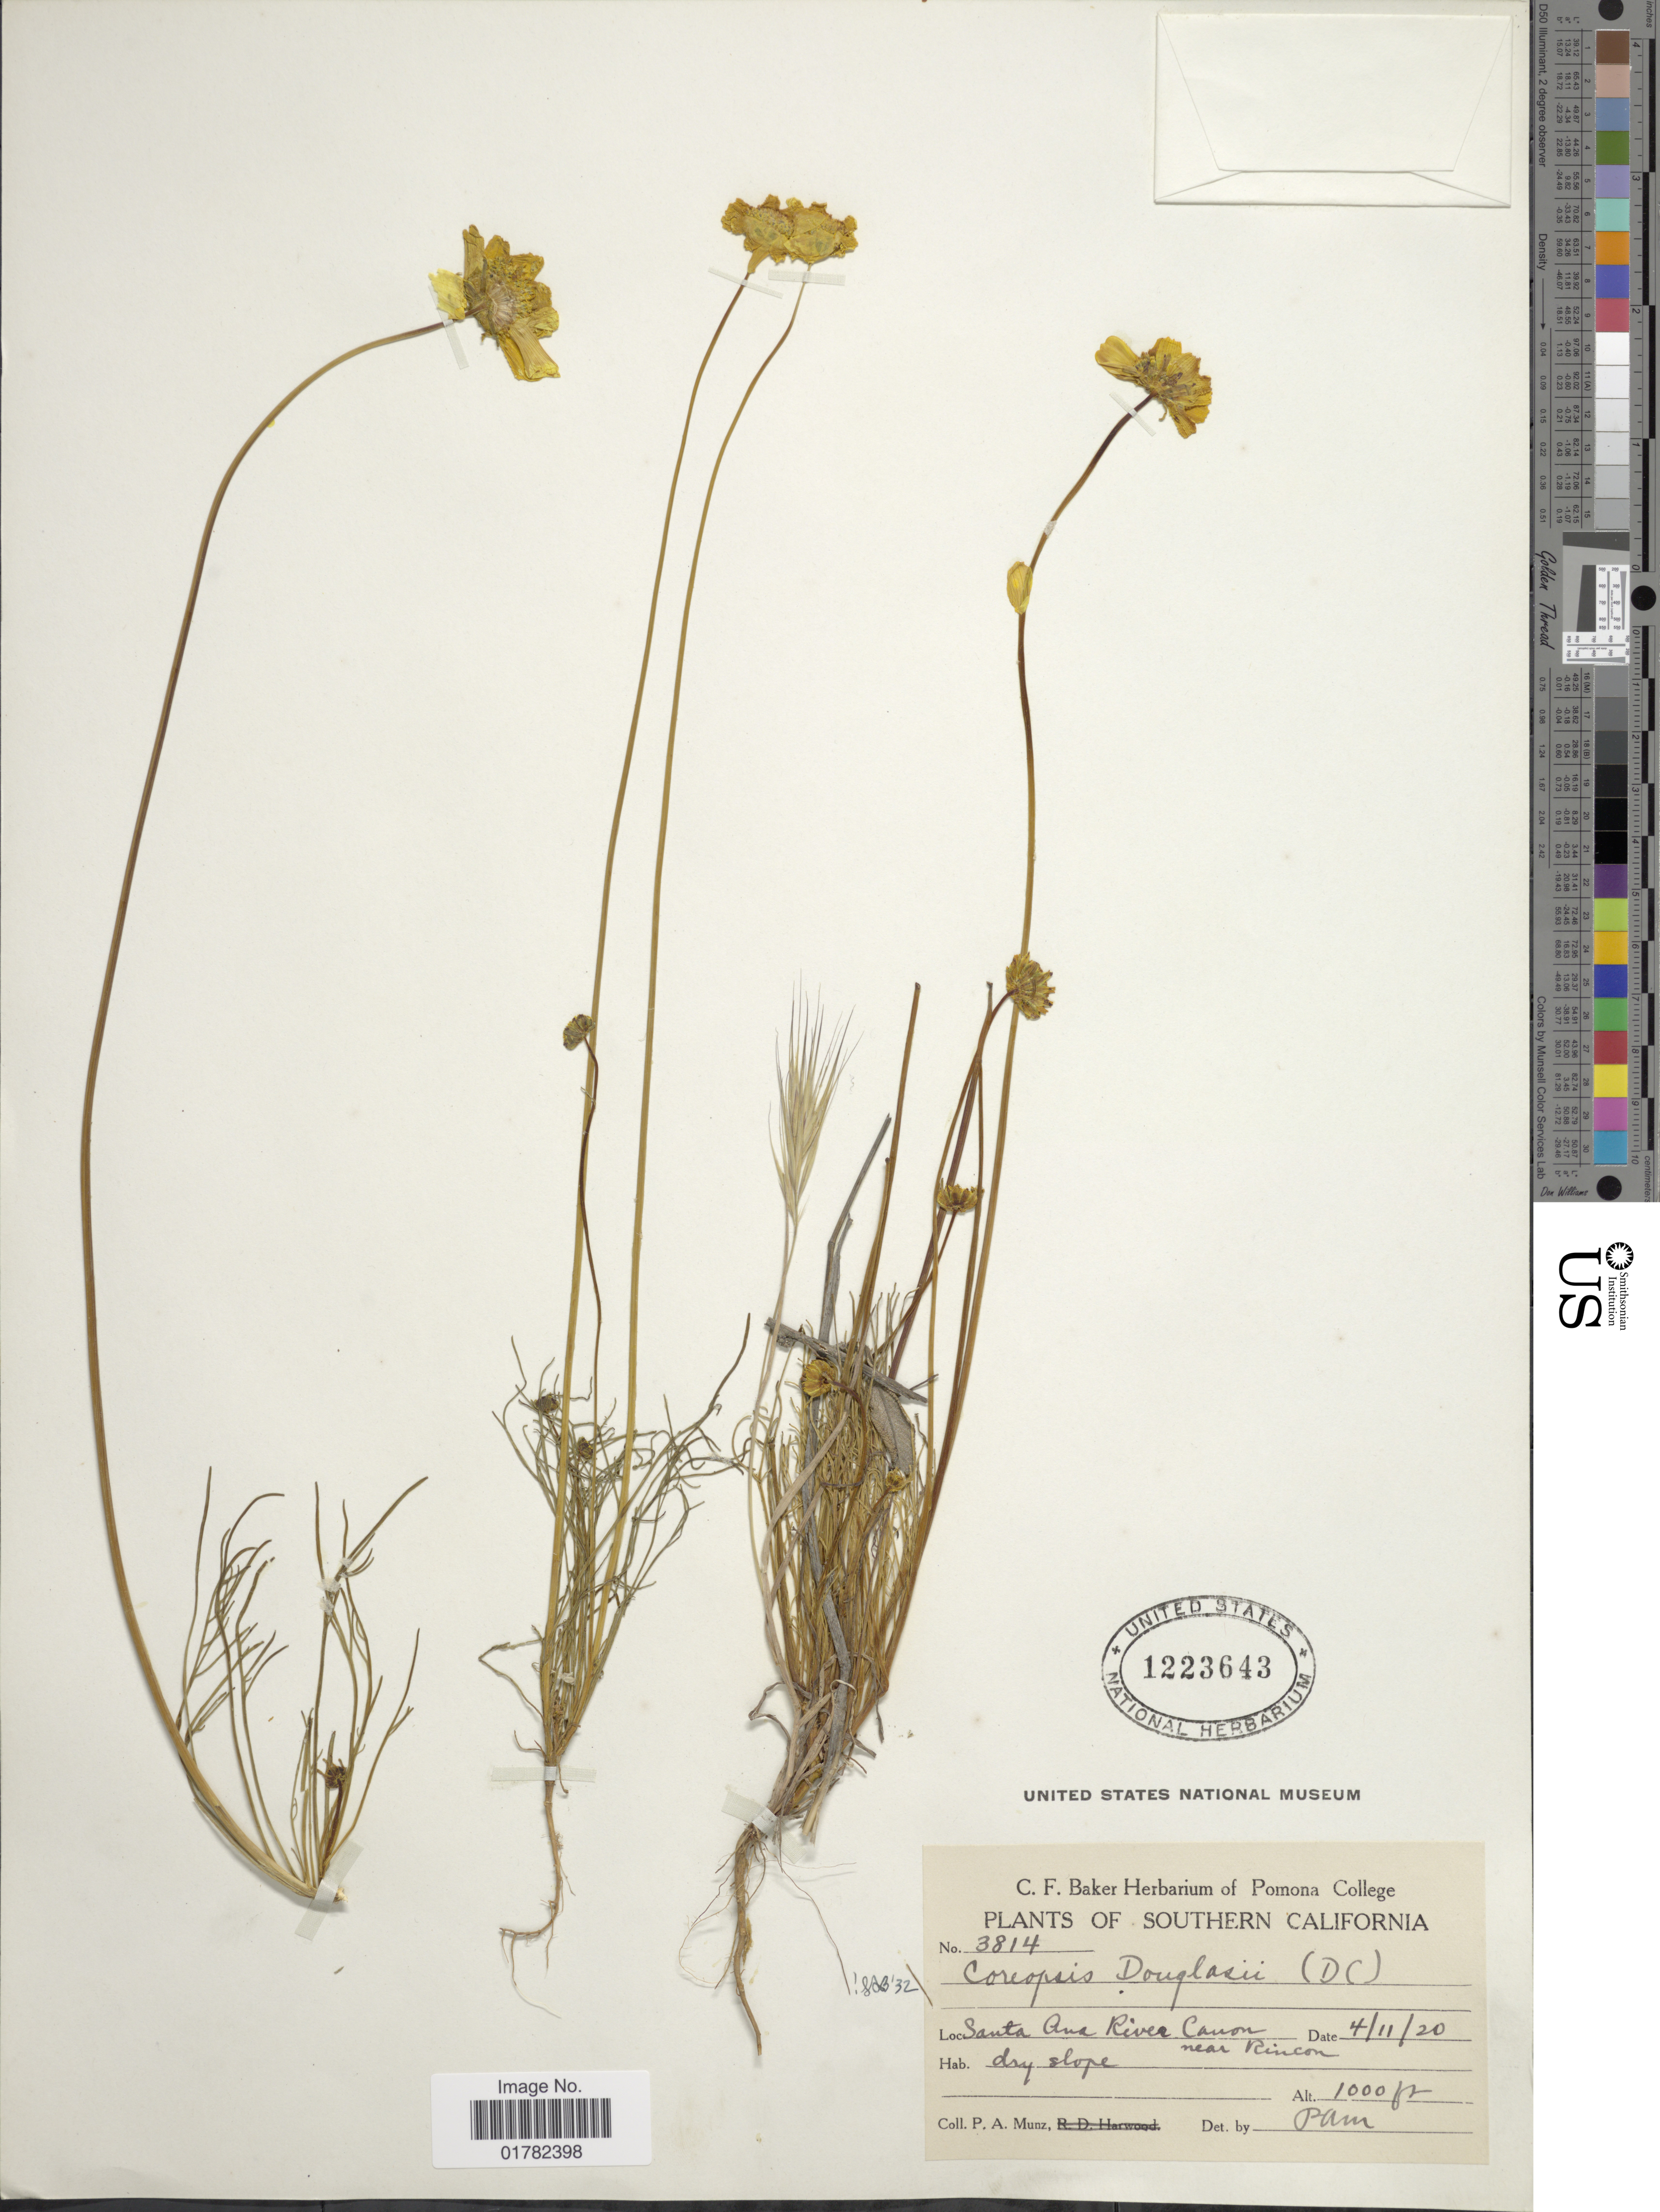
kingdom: Plantae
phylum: Tracheophyta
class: Magnoliopsida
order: Asterales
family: Asteraceae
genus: Coreopsis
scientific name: Coreopsis douglasii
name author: (DC.) H.M. Hall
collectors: P. A. Munz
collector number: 3814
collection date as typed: Transcribed d/m/y: 11/4/20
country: United States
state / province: California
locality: Southern California, Santa Ana River Canon near Rincon, dry slope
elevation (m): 305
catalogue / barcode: US 1223643